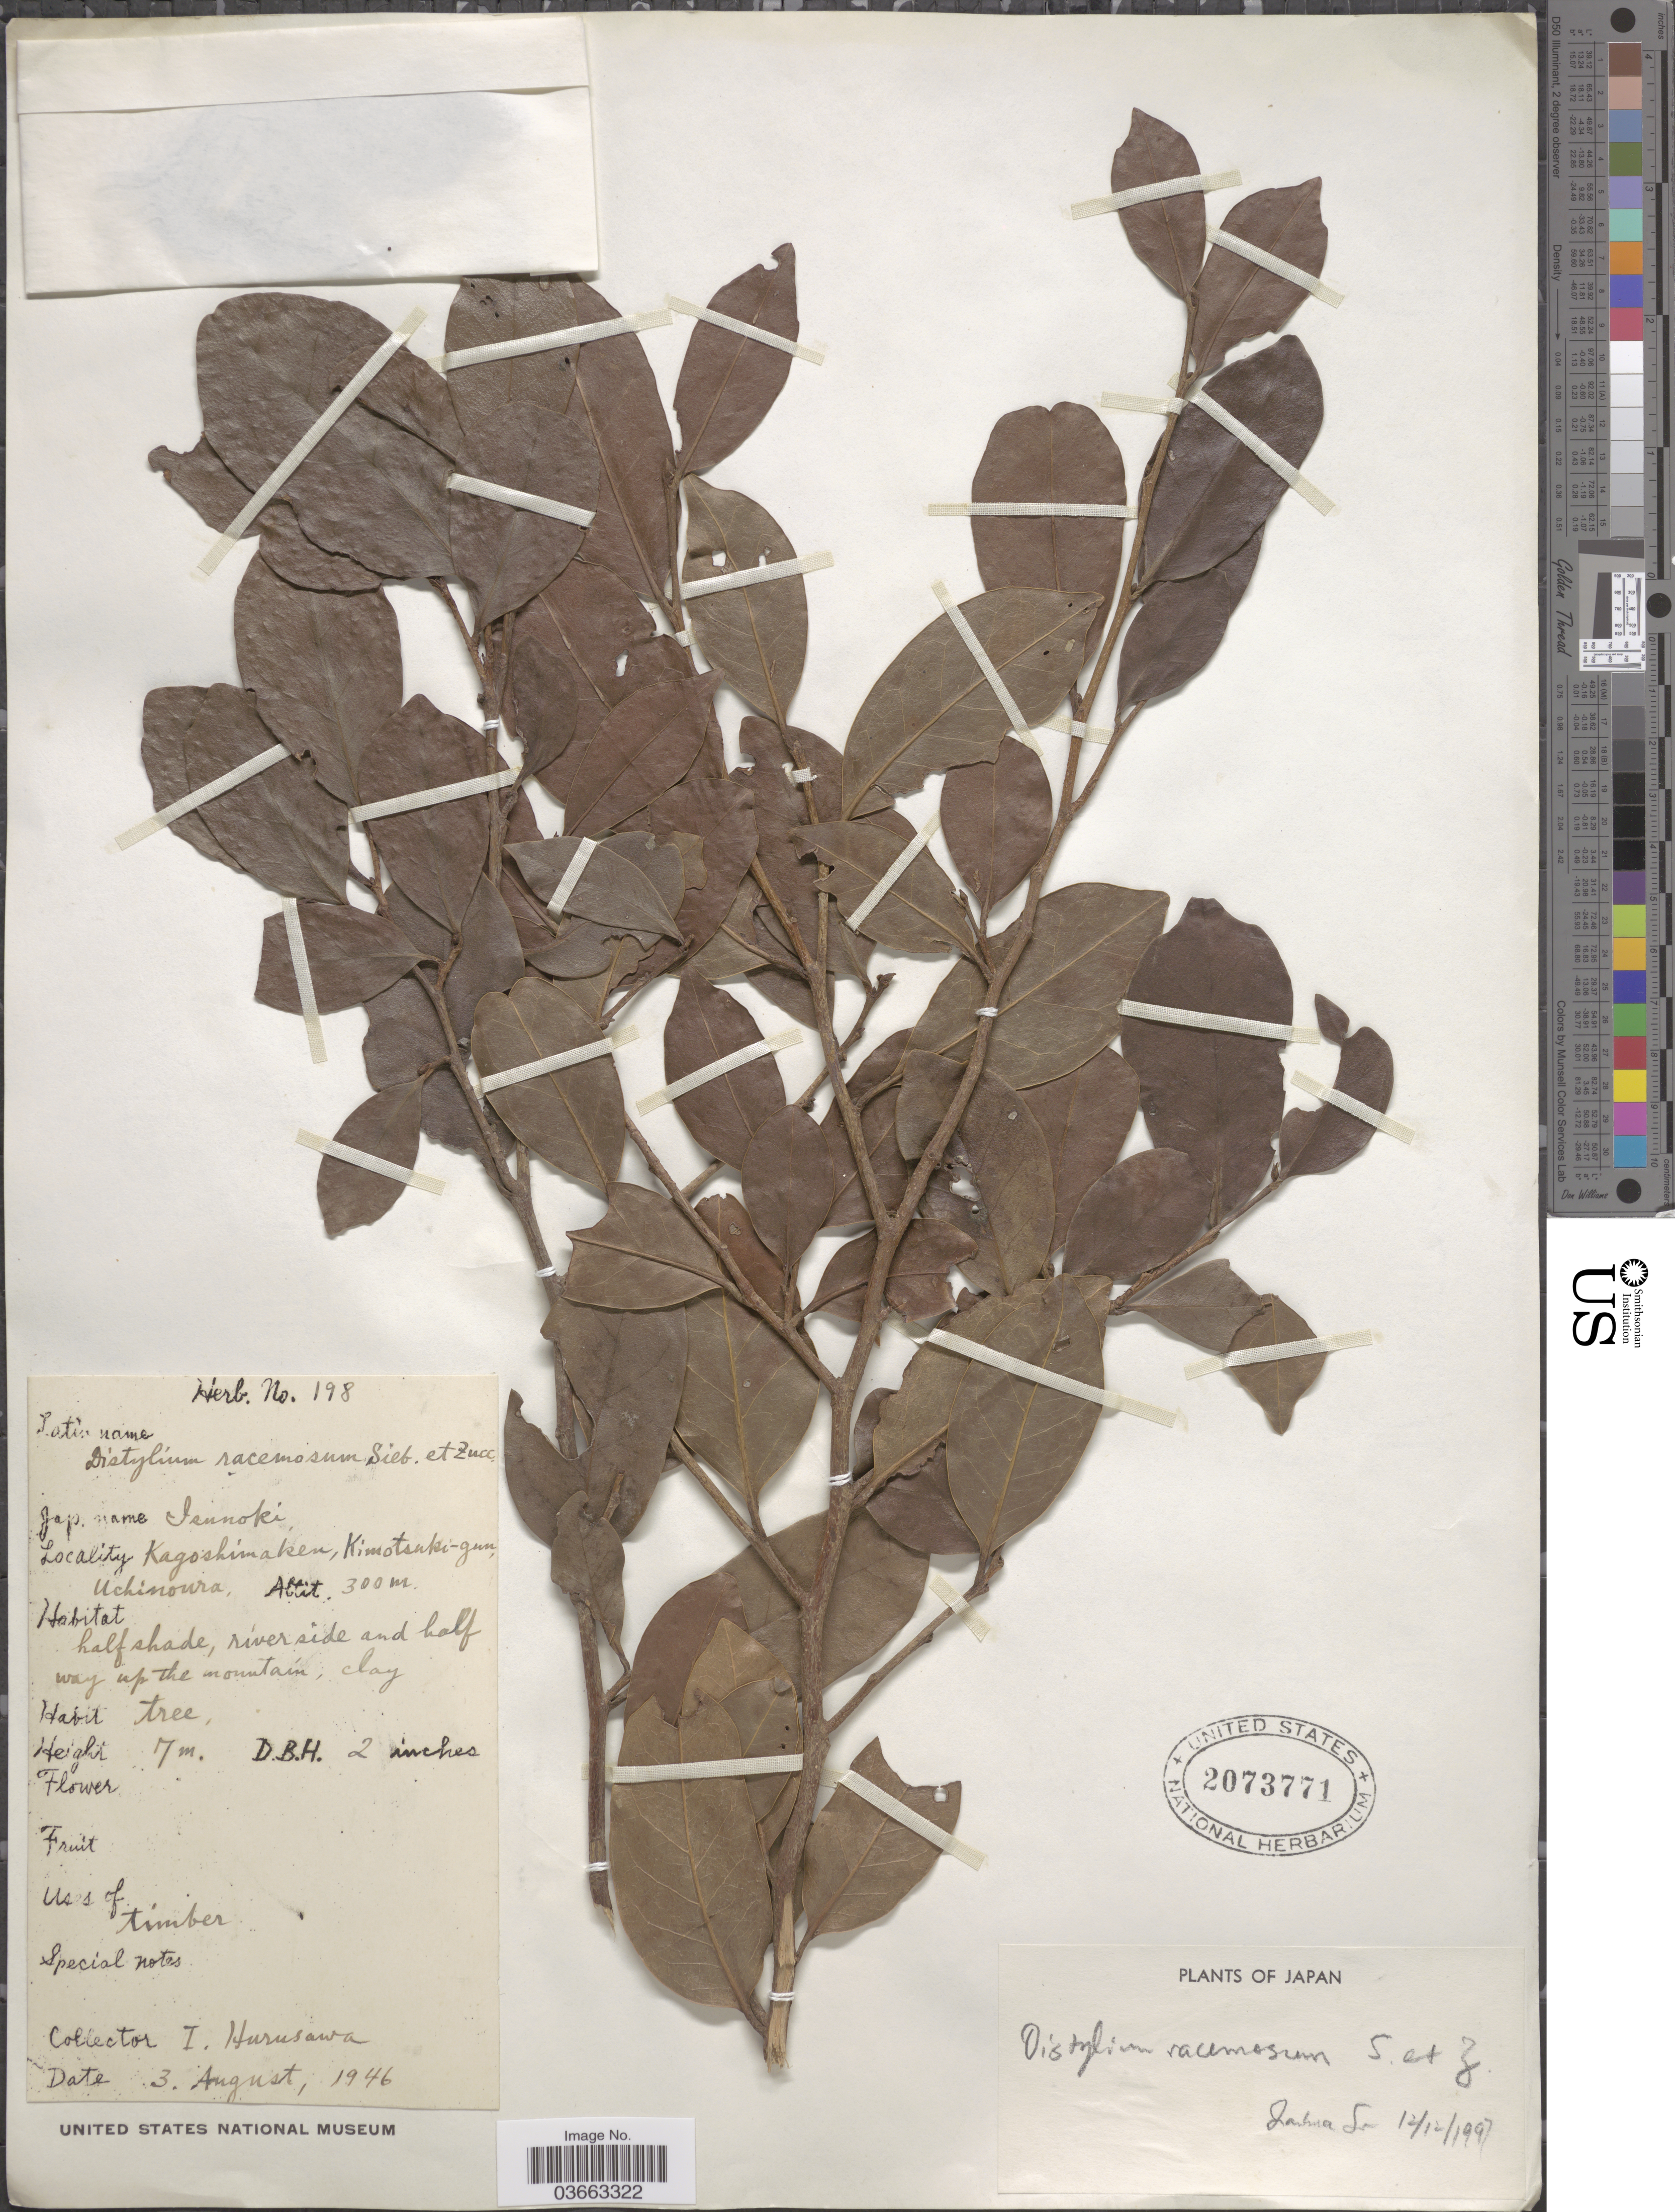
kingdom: Plantae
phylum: Tracheophyta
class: Magnoliopsida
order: Saxifragales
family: Hamamelidaceae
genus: Distylium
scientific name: Distylium racemosum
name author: Siebold & Zucc.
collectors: I. Hurusawa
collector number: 198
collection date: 1946-08-03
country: Japan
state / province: Kagosima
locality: Kagoshimaken, Kimotsuki-gun, Uchinoura.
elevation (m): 300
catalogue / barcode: US 2073771